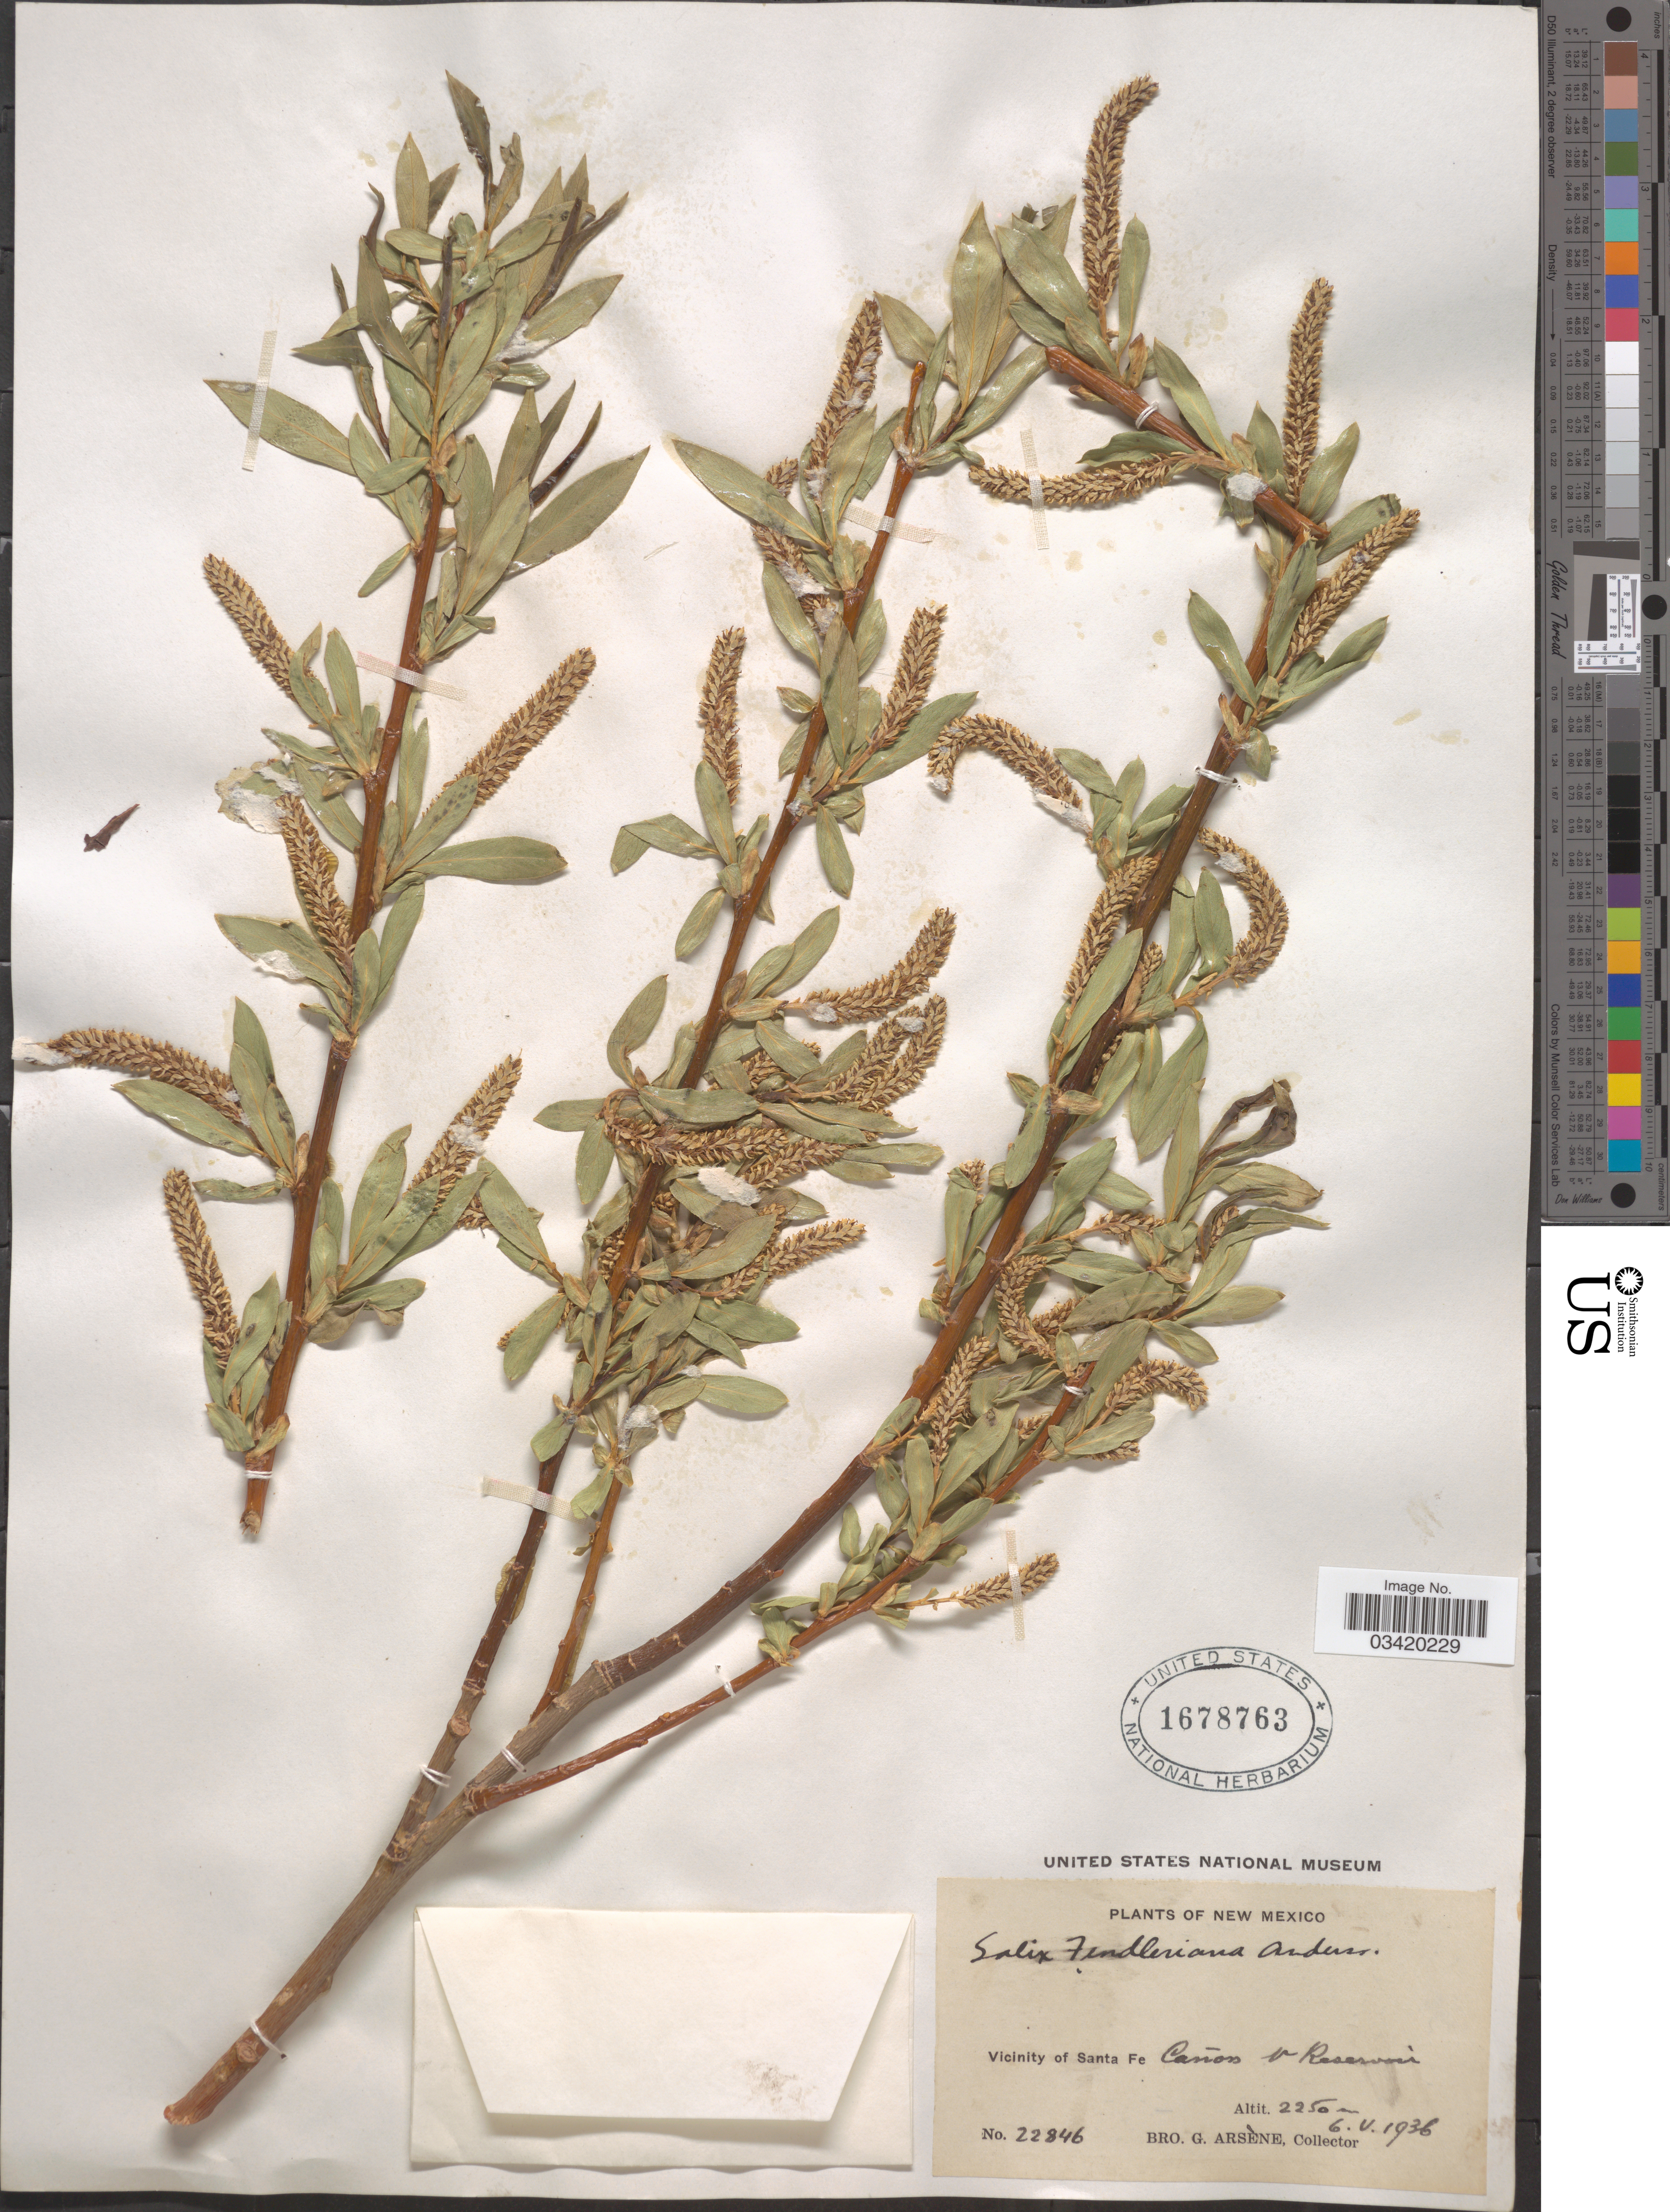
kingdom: Plantae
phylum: Tracheophyta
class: Magnoliopsida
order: Malpighiales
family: Salicaceae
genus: Salix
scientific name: Salix fendleriana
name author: Andersson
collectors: Bro. G. Arsène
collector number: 22846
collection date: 1936-05-06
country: United States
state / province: New Mexico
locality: Vicinity of Santa Fe. Cañon & Reservoir.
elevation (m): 2250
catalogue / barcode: US 1678763